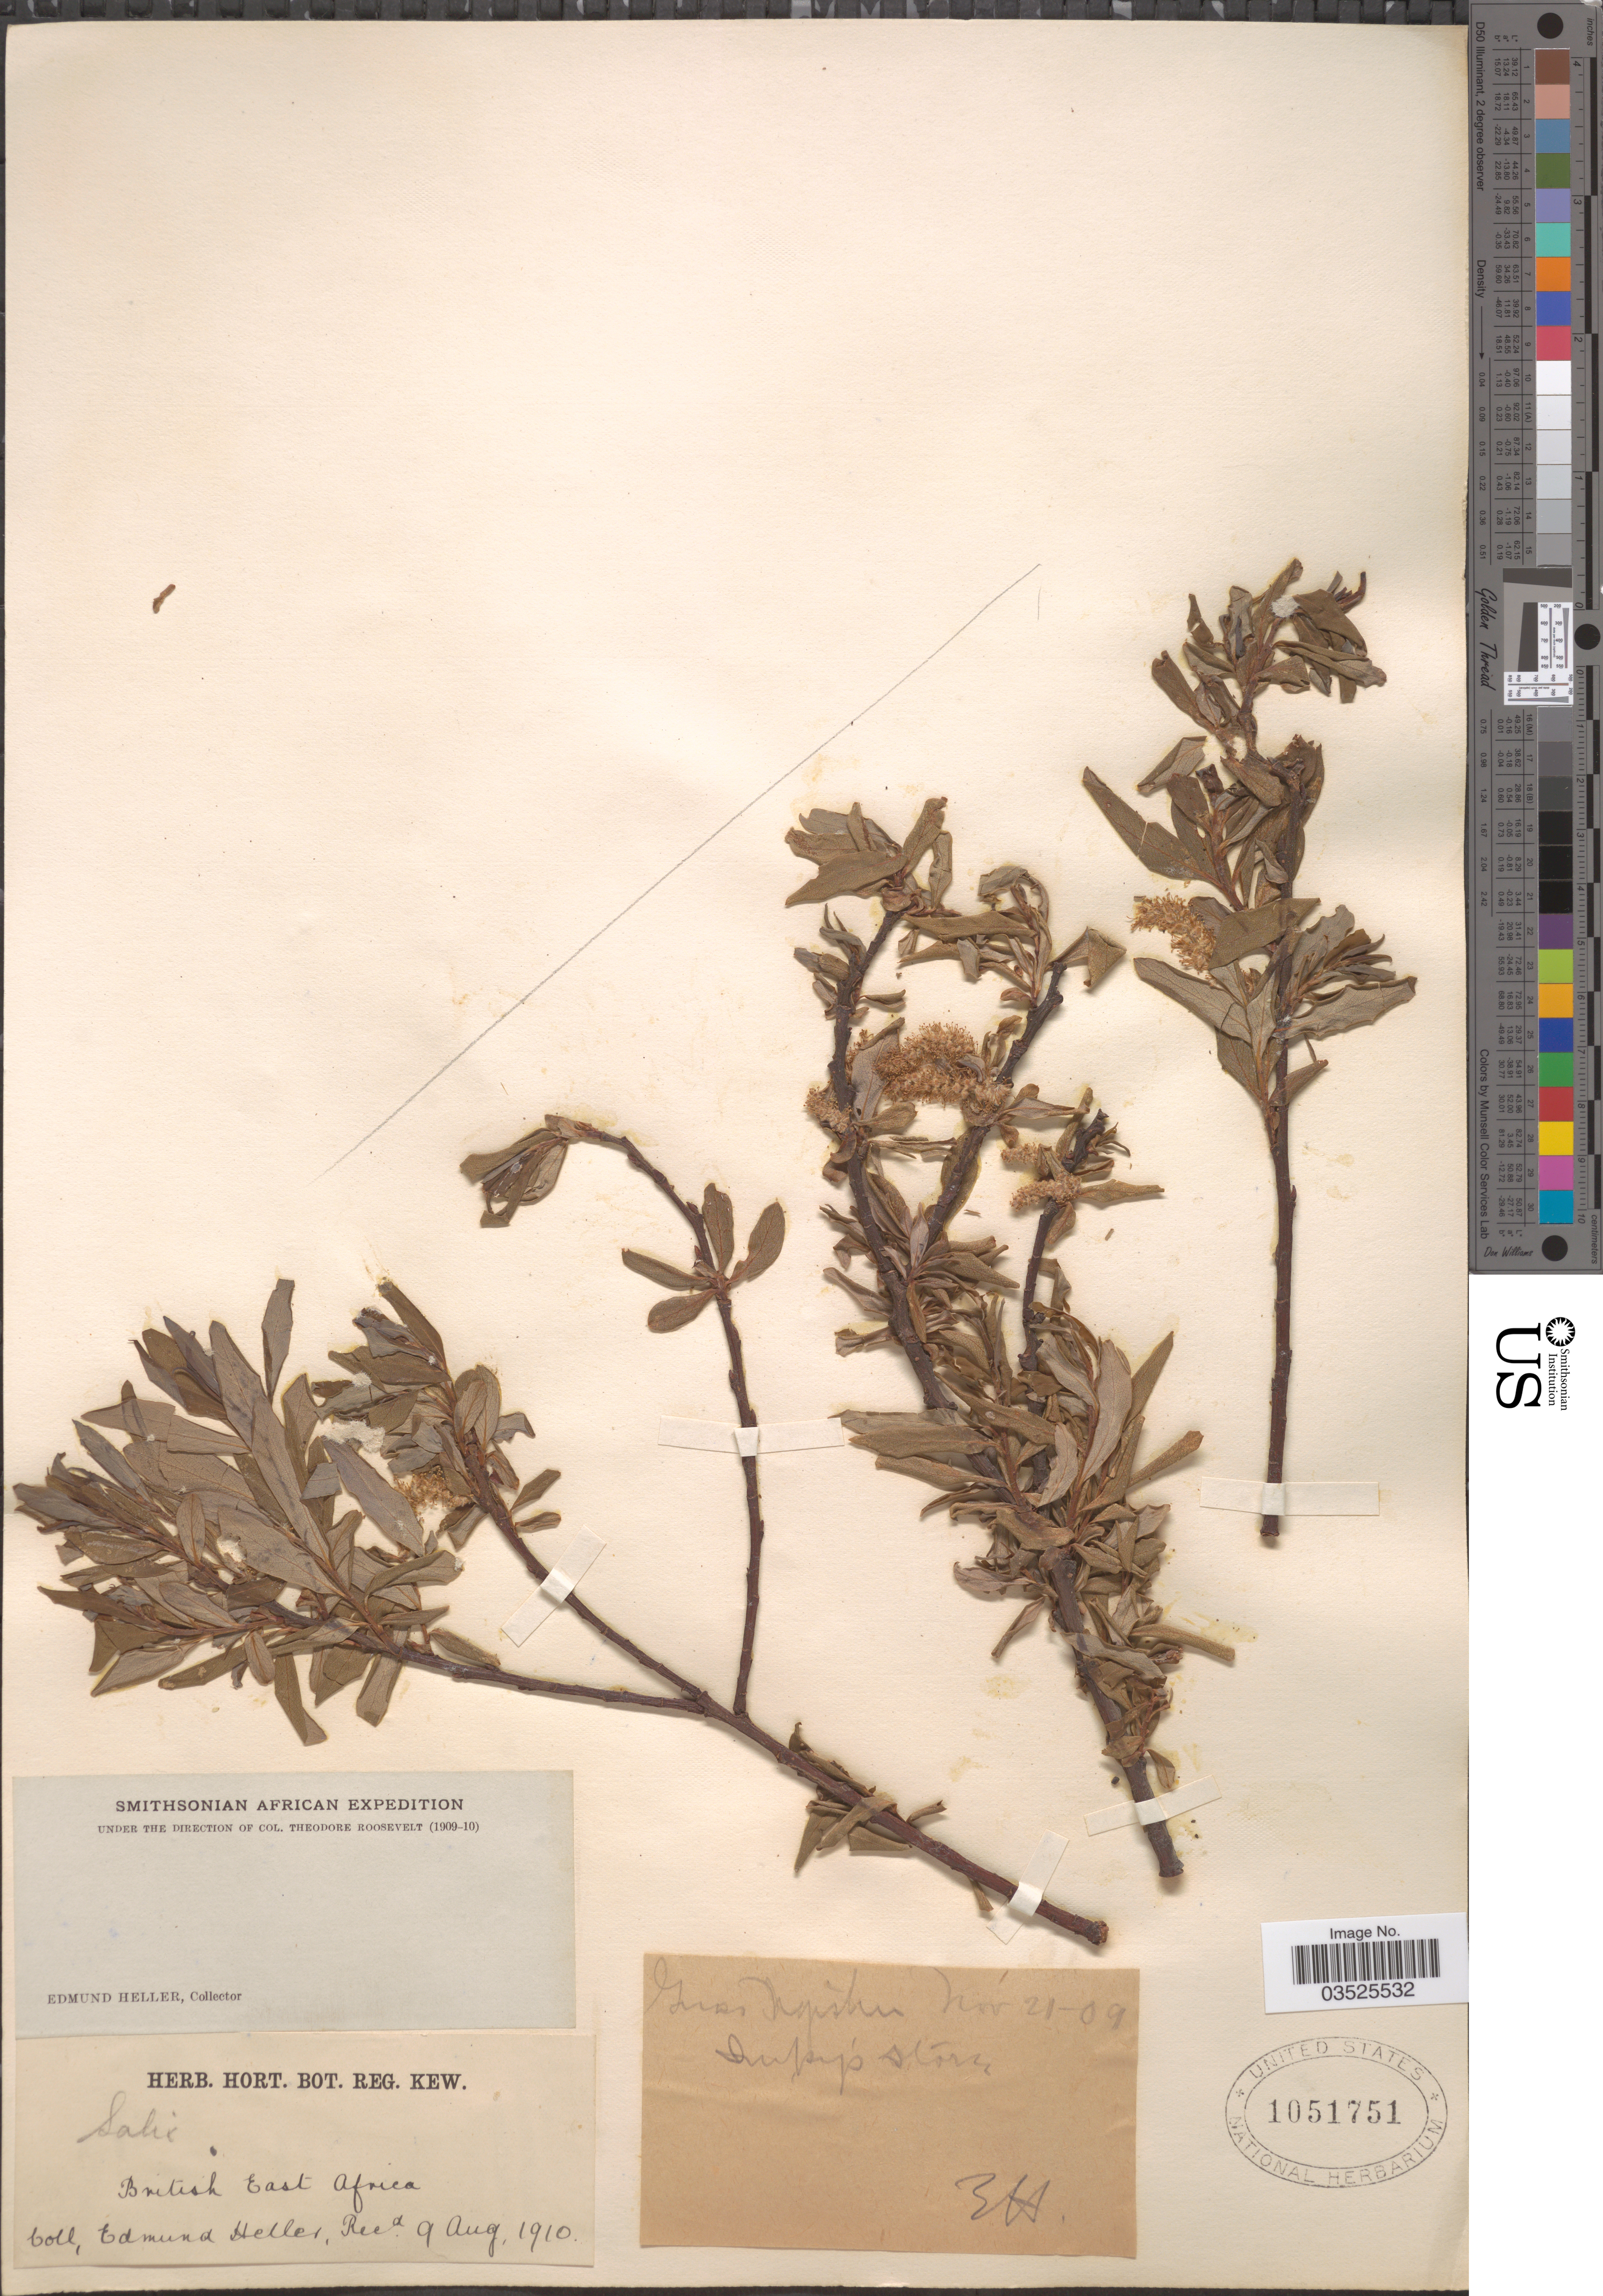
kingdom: Plantae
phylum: Tracheophyta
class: Magnoliopsida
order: Malpighiales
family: Salicaceae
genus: Salix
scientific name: Salix cordata x S. sericea Marshall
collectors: E. Heller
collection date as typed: Transcribed d/m/y: 21/11/9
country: Kenya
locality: British East Africa. Guas Ngishu Dupip [interpreted] store [interpreted].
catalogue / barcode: US 1051751